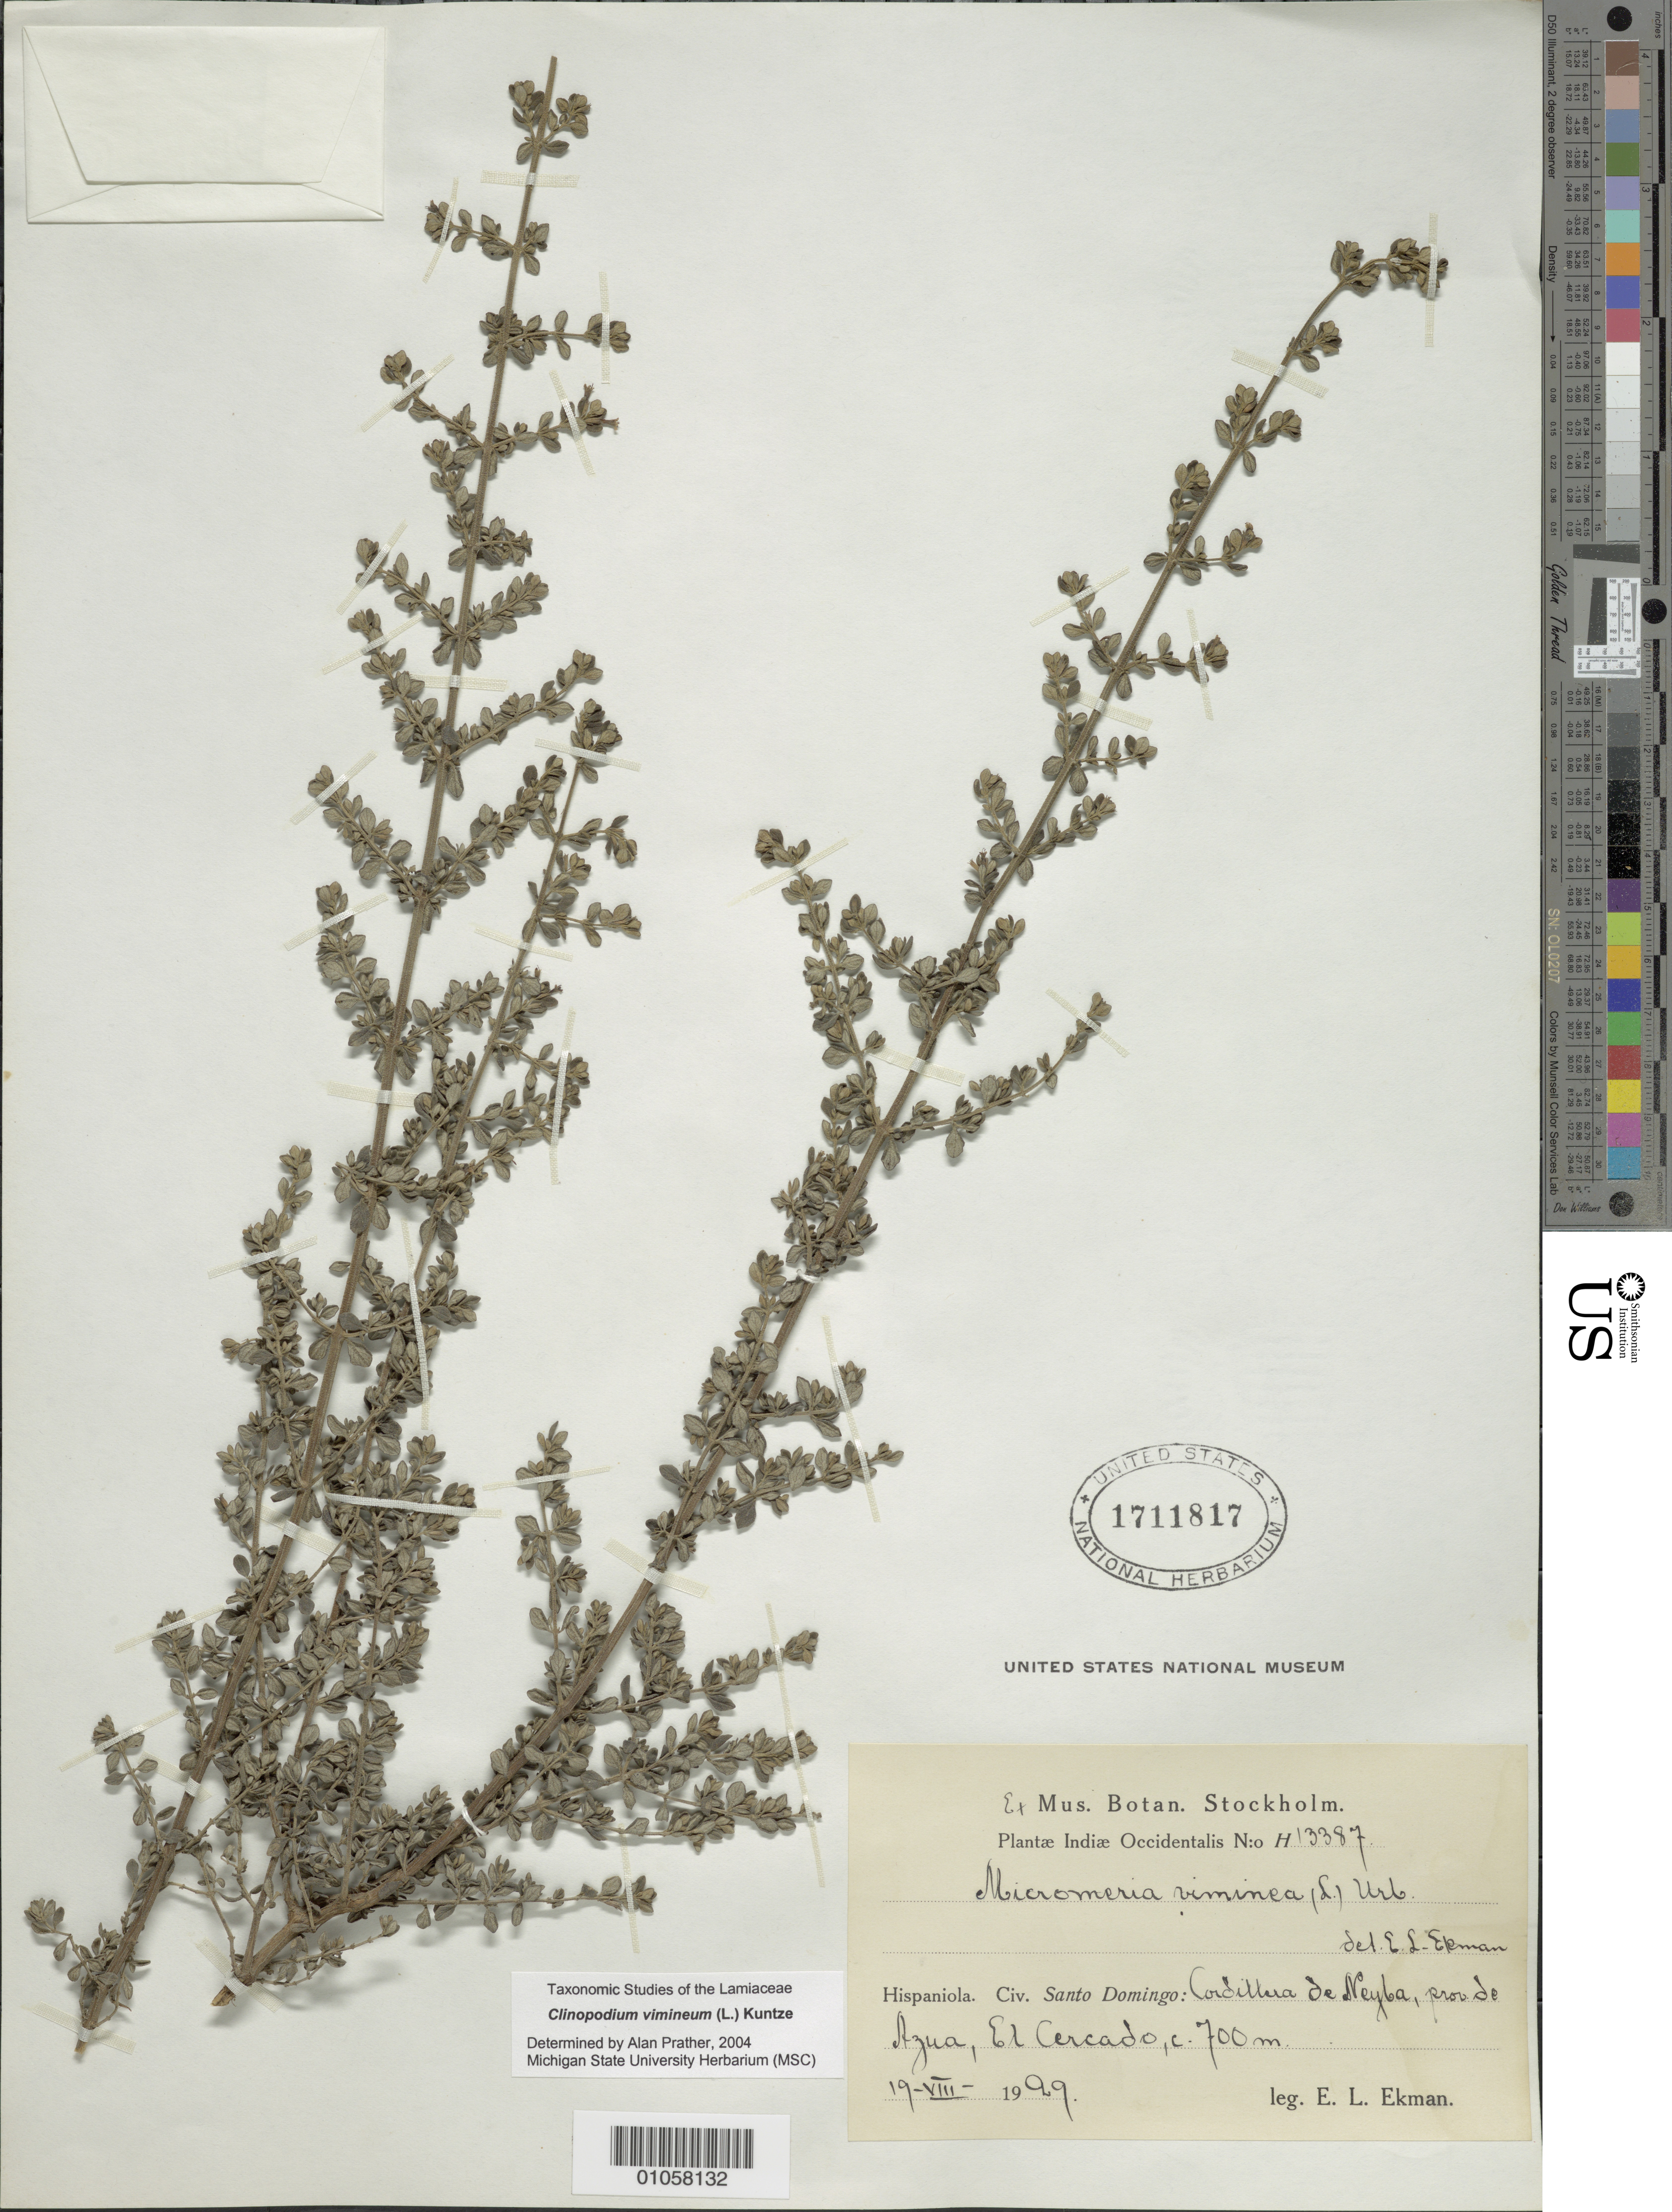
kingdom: Plantae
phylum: Tracheophyta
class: Magnoliopsida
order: Lamiales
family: Lamiaceae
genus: Clinopodium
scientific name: Clinopodium vimineum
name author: (L.) Kuntze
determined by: Prather, L. A.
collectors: E. L. Ekman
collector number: H 13387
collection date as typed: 19 Aug 1929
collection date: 1929-08-19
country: Dominican Republic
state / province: Azua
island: Hispaniola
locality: Cordillera de Neyba, El Cercado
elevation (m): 700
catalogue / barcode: US 1711817